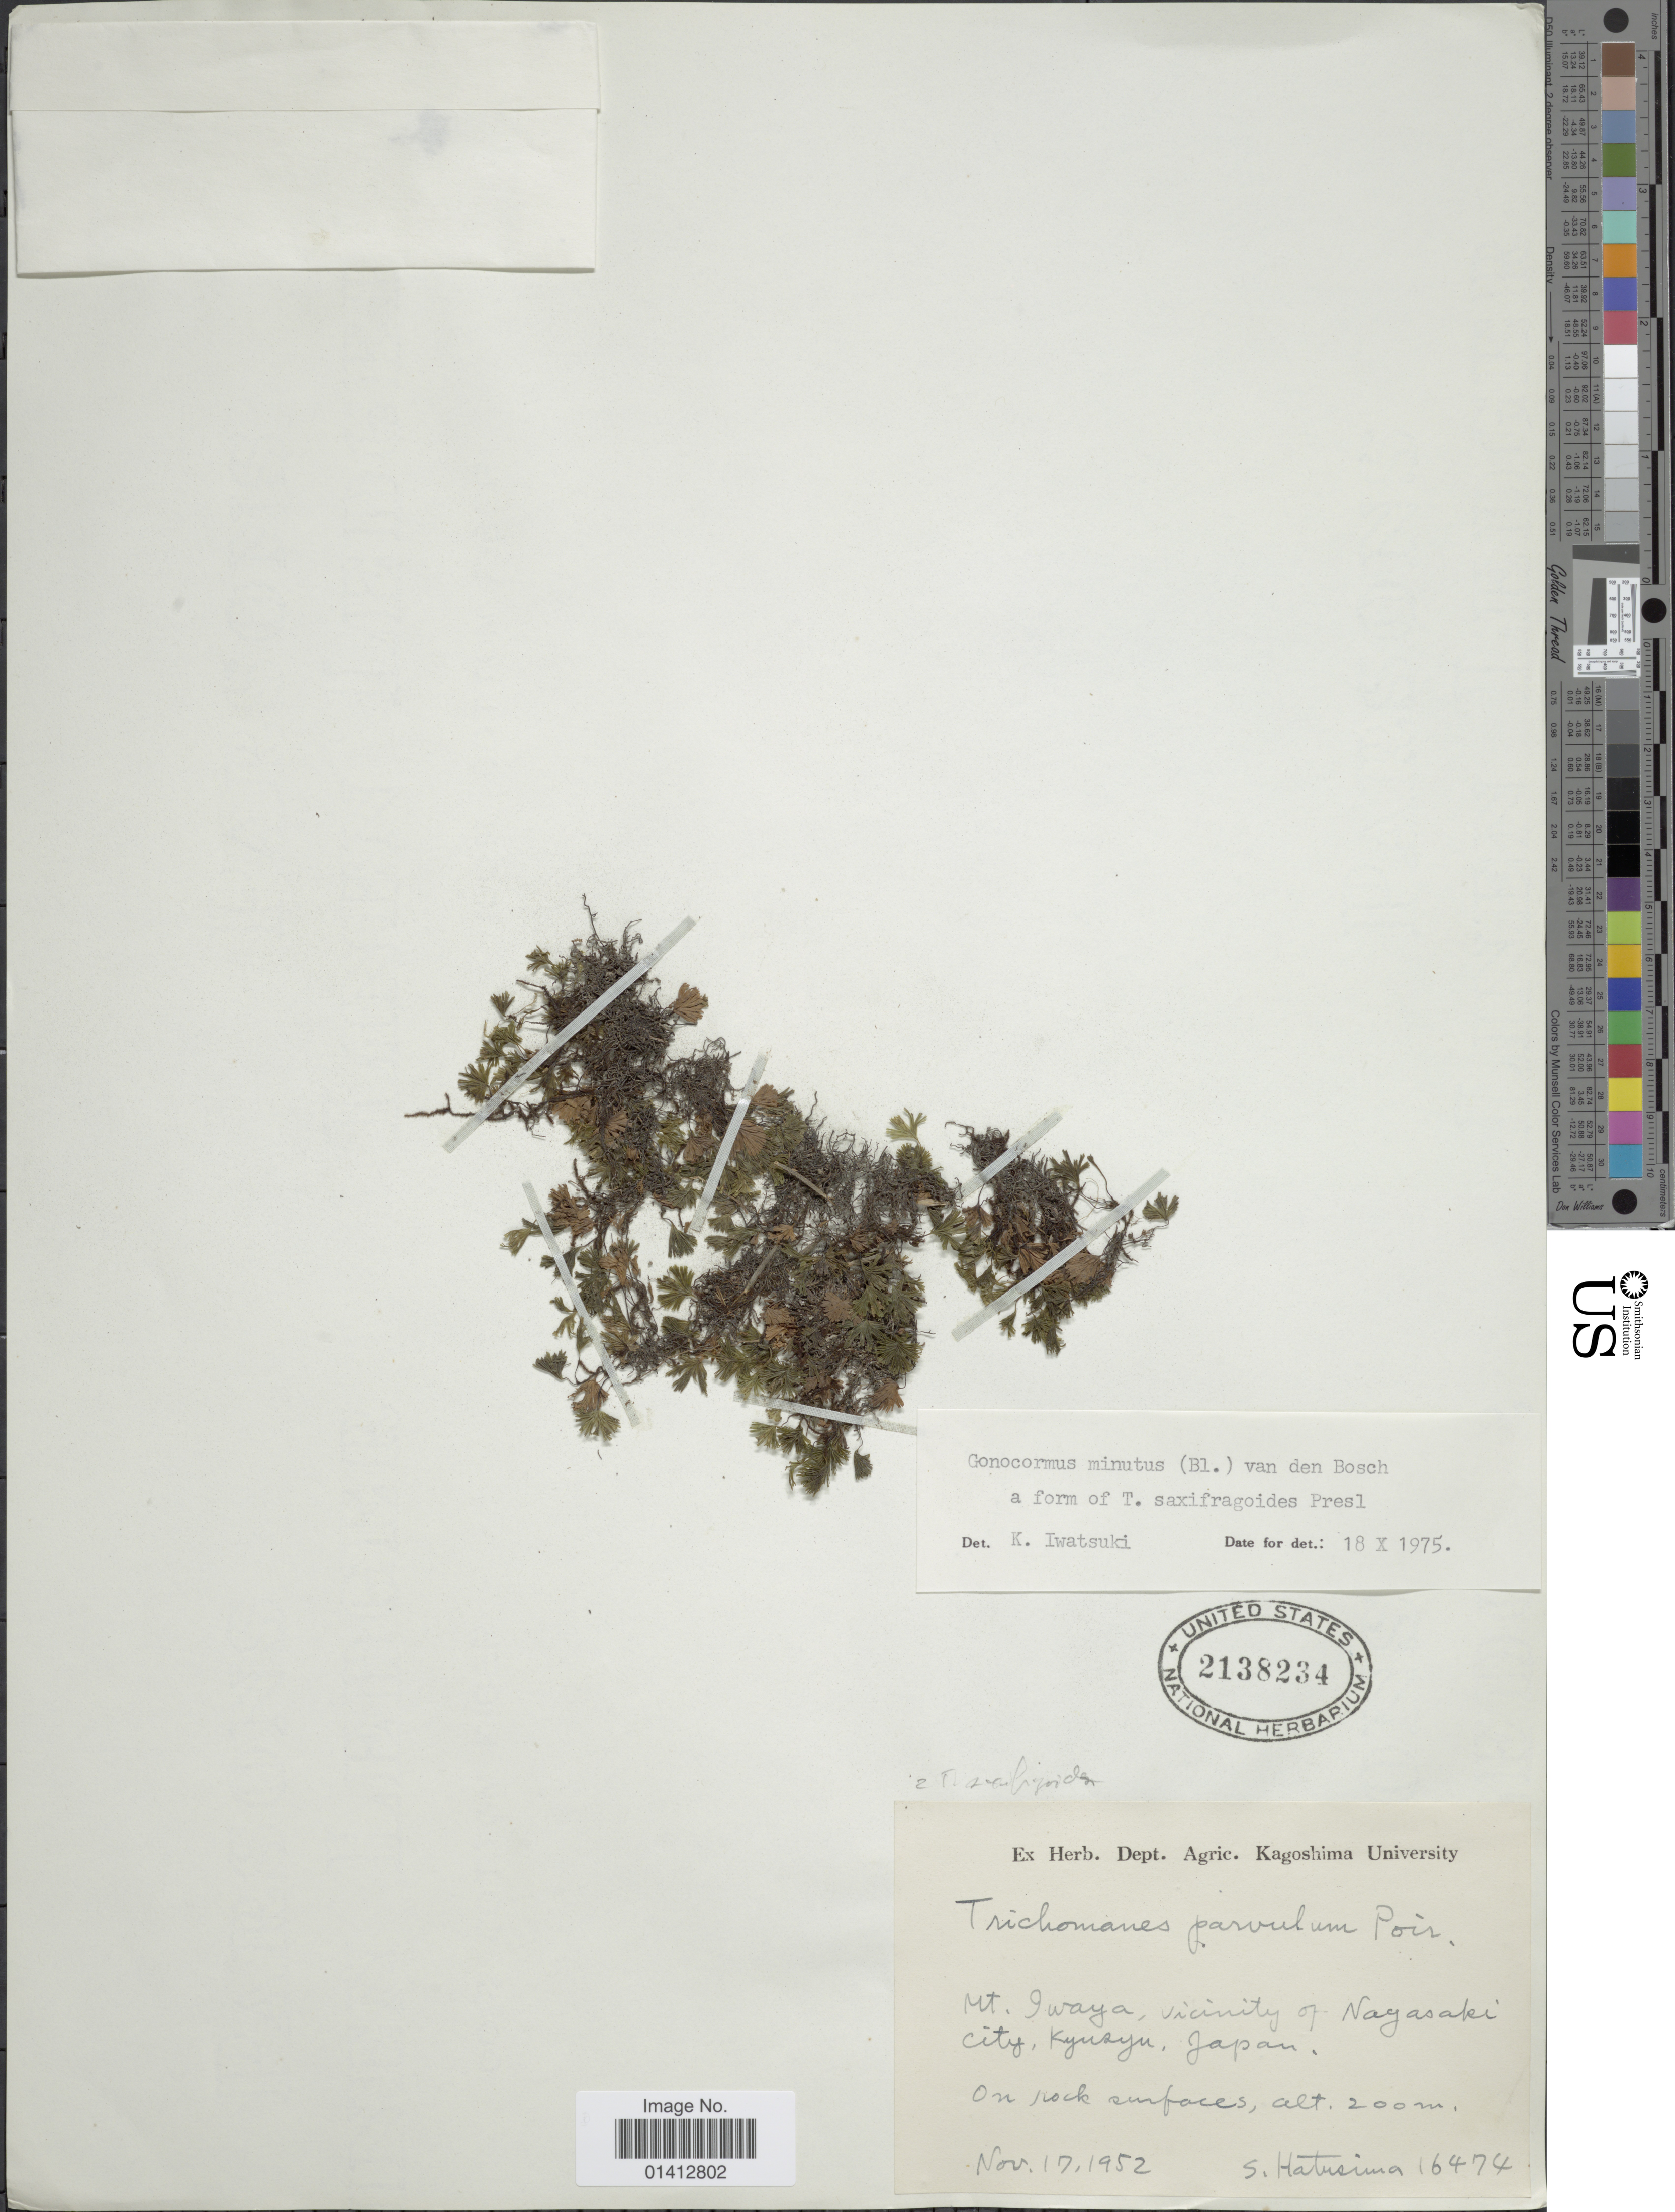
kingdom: Plantae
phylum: Tracheophyta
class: Polypodiopsida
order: Hymenophyllales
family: Hymenophyllaceae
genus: Crepidomanes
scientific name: Crepidomanes minutum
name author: (Blume) K. Iwats.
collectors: S. Hatusima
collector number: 16474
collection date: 1952-11-17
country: Japan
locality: Mt Iwaya, vicinity of Nayasaki City, Kyusyu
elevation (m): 2000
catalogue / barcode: US 2138234